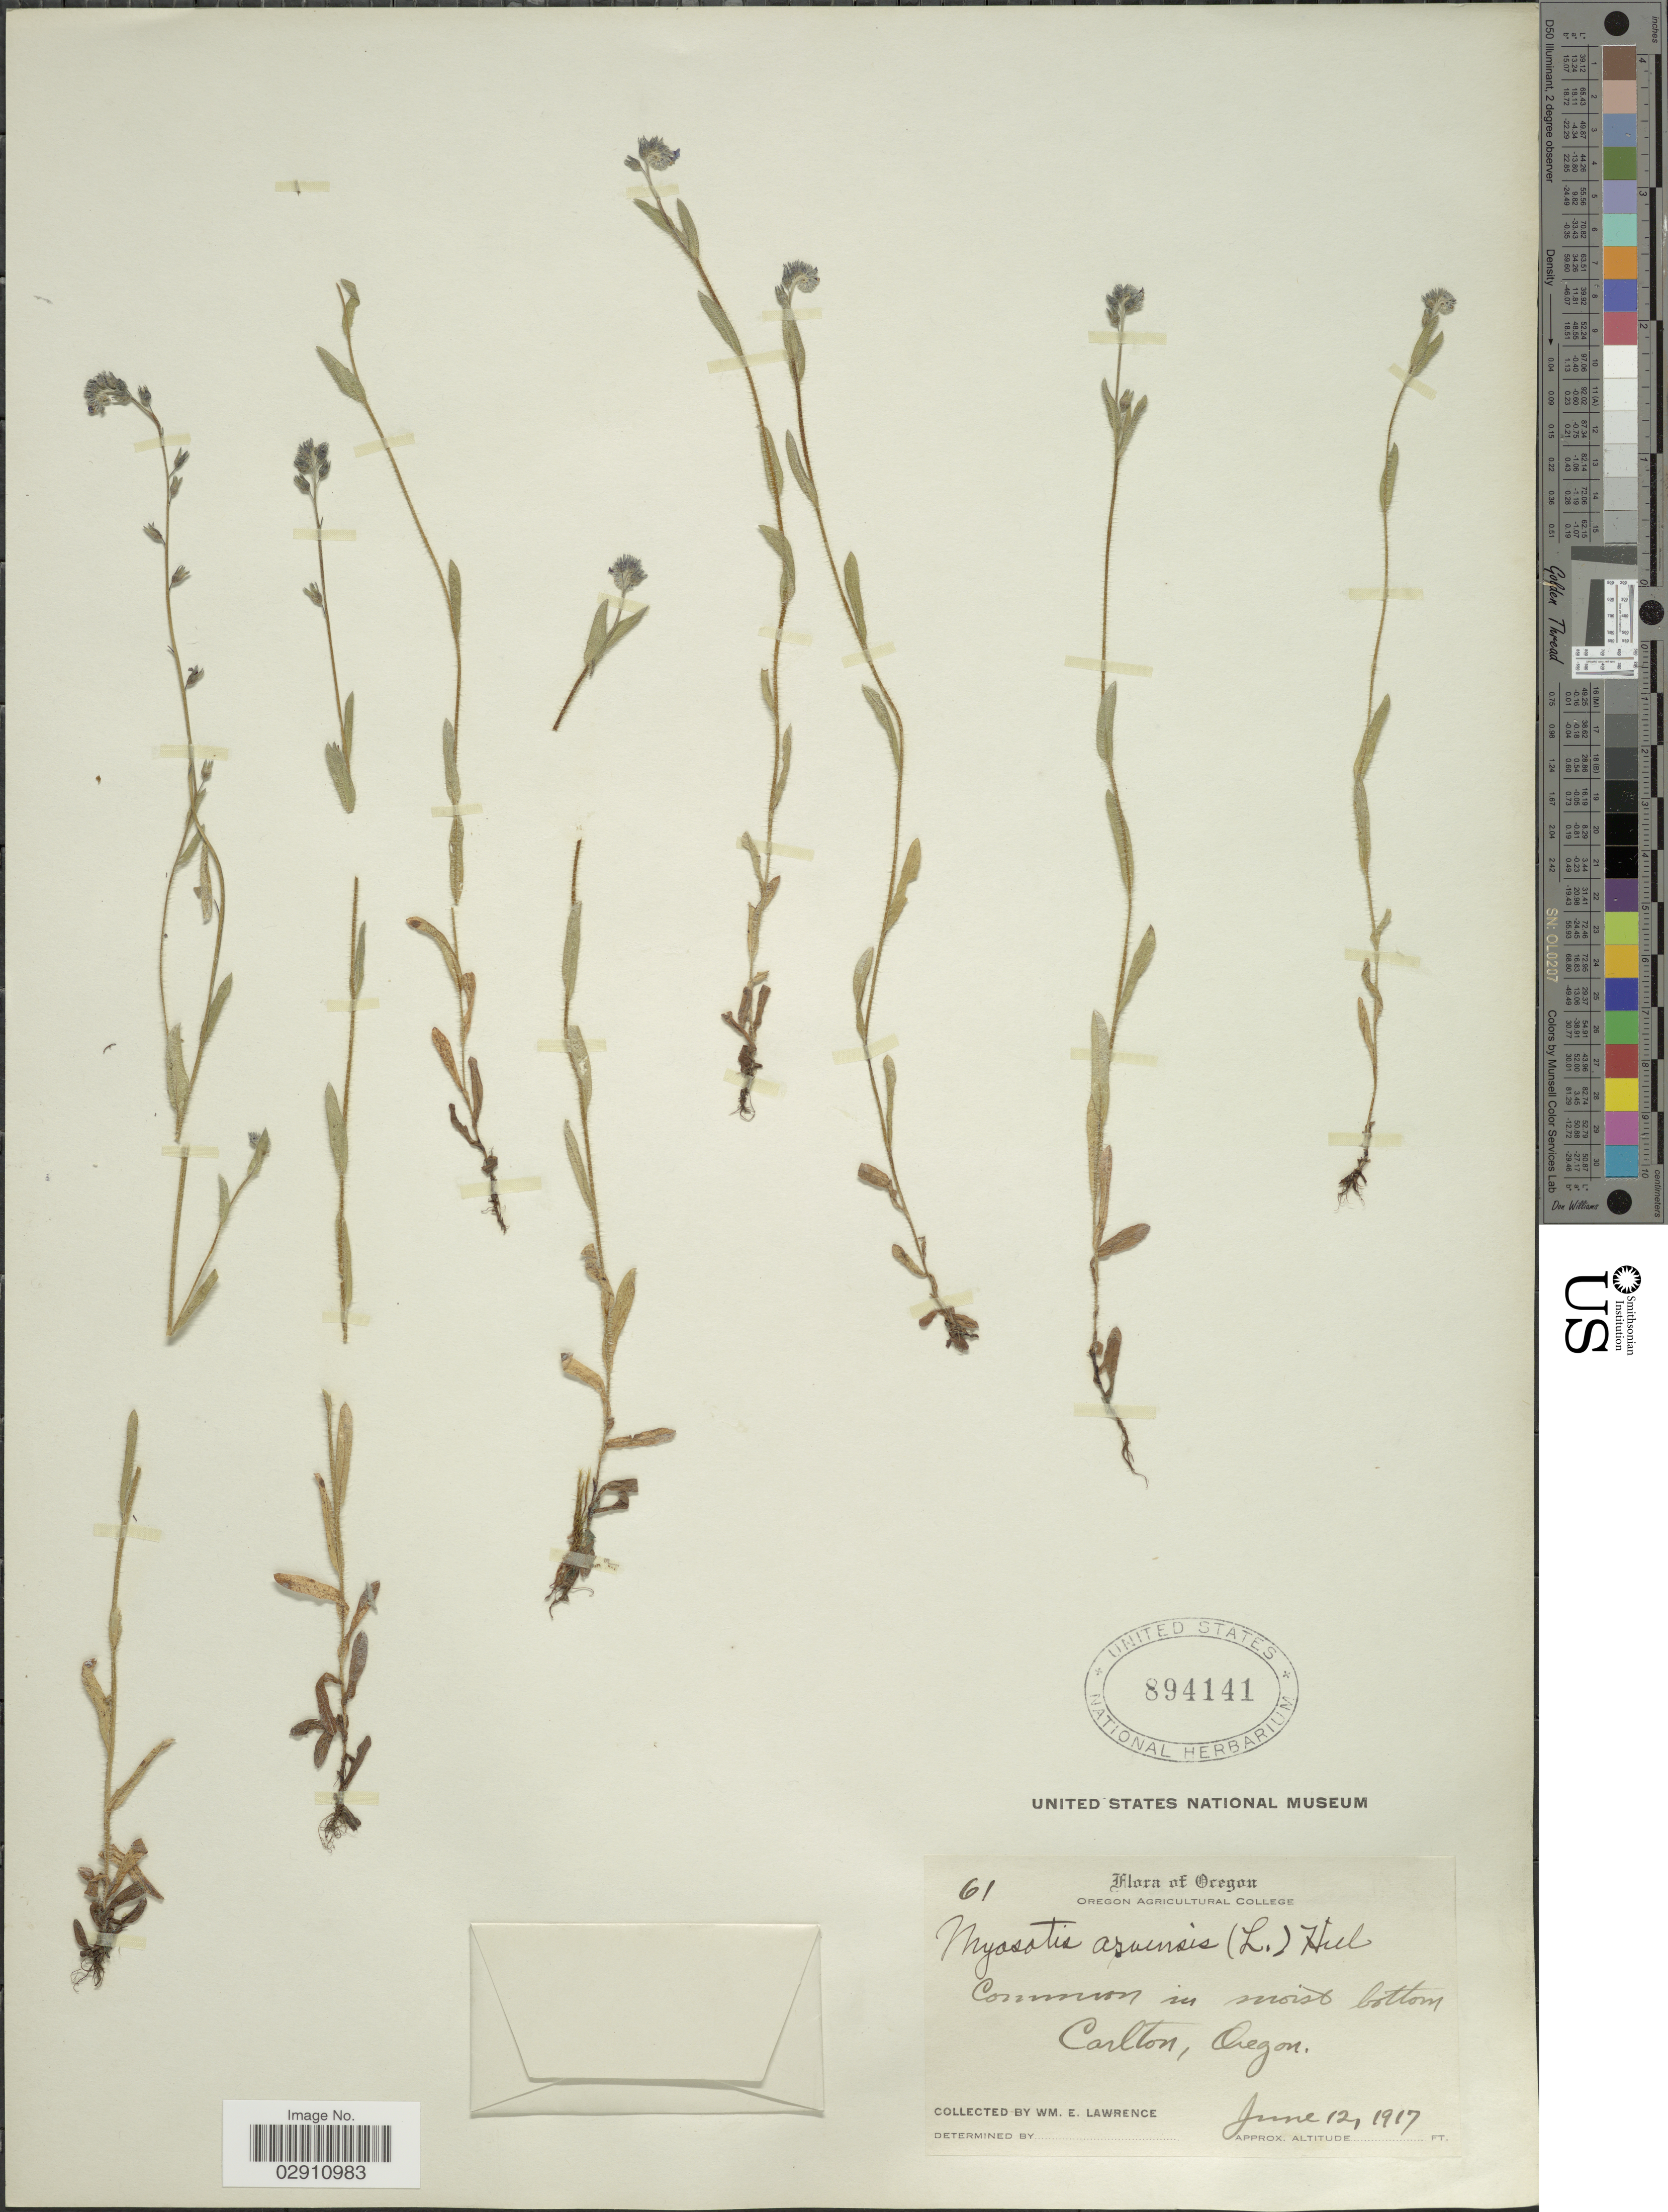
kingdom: Plantae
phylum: Tracheophyta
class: Magnoliopsida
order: Boraginales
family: Boraginaceae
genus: Myosotis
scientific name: Myosotis discolor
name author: Pers.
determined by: Goldman, Doug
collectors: W. Lawrence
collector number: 61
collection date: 1917-06-12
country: United States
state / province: Oregon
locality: Common in moist bottom Carlton.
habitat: Common in moist bottom.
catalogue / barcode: US 894141